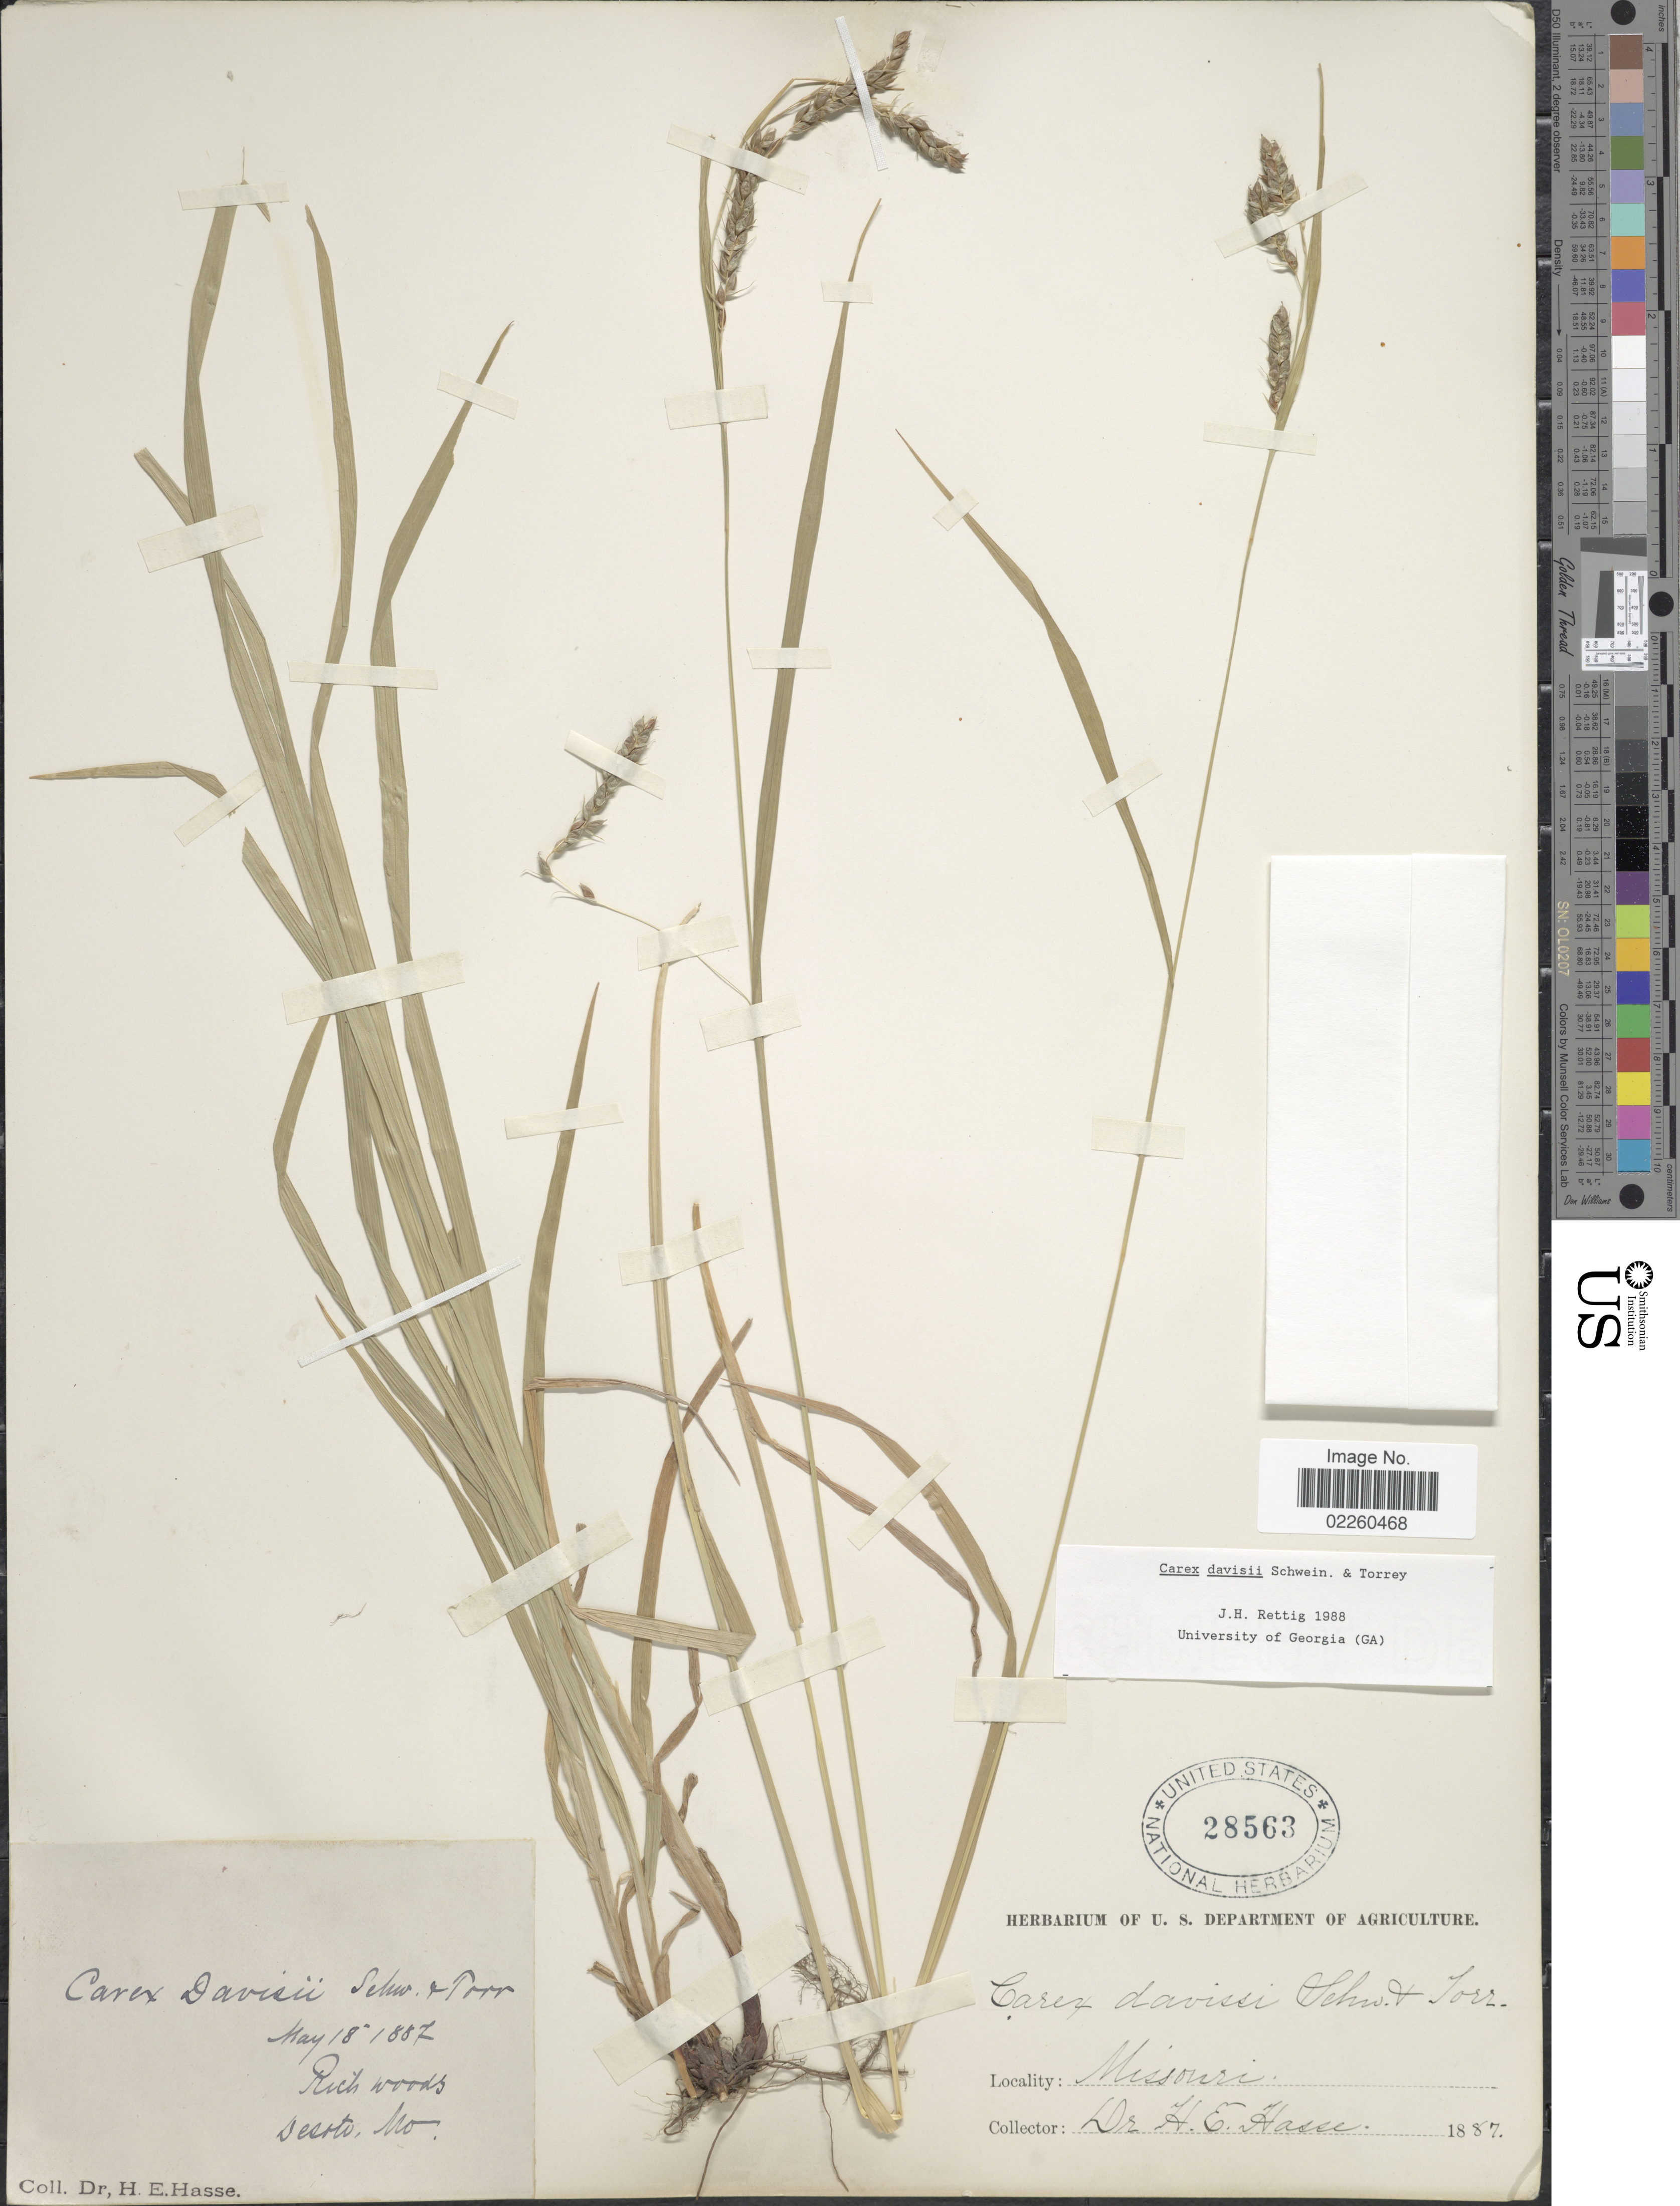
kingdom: Plantae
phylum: Tracheophyta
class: Liliopsida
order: Poales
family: Cyperaceae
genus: Carex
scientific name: Carex davisii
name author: Schwein. & Torr.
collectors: H. E. Hasse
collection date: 1887-05-18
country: United States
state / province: Missouri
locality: Rich woods. De Soto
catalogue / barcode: US 28563